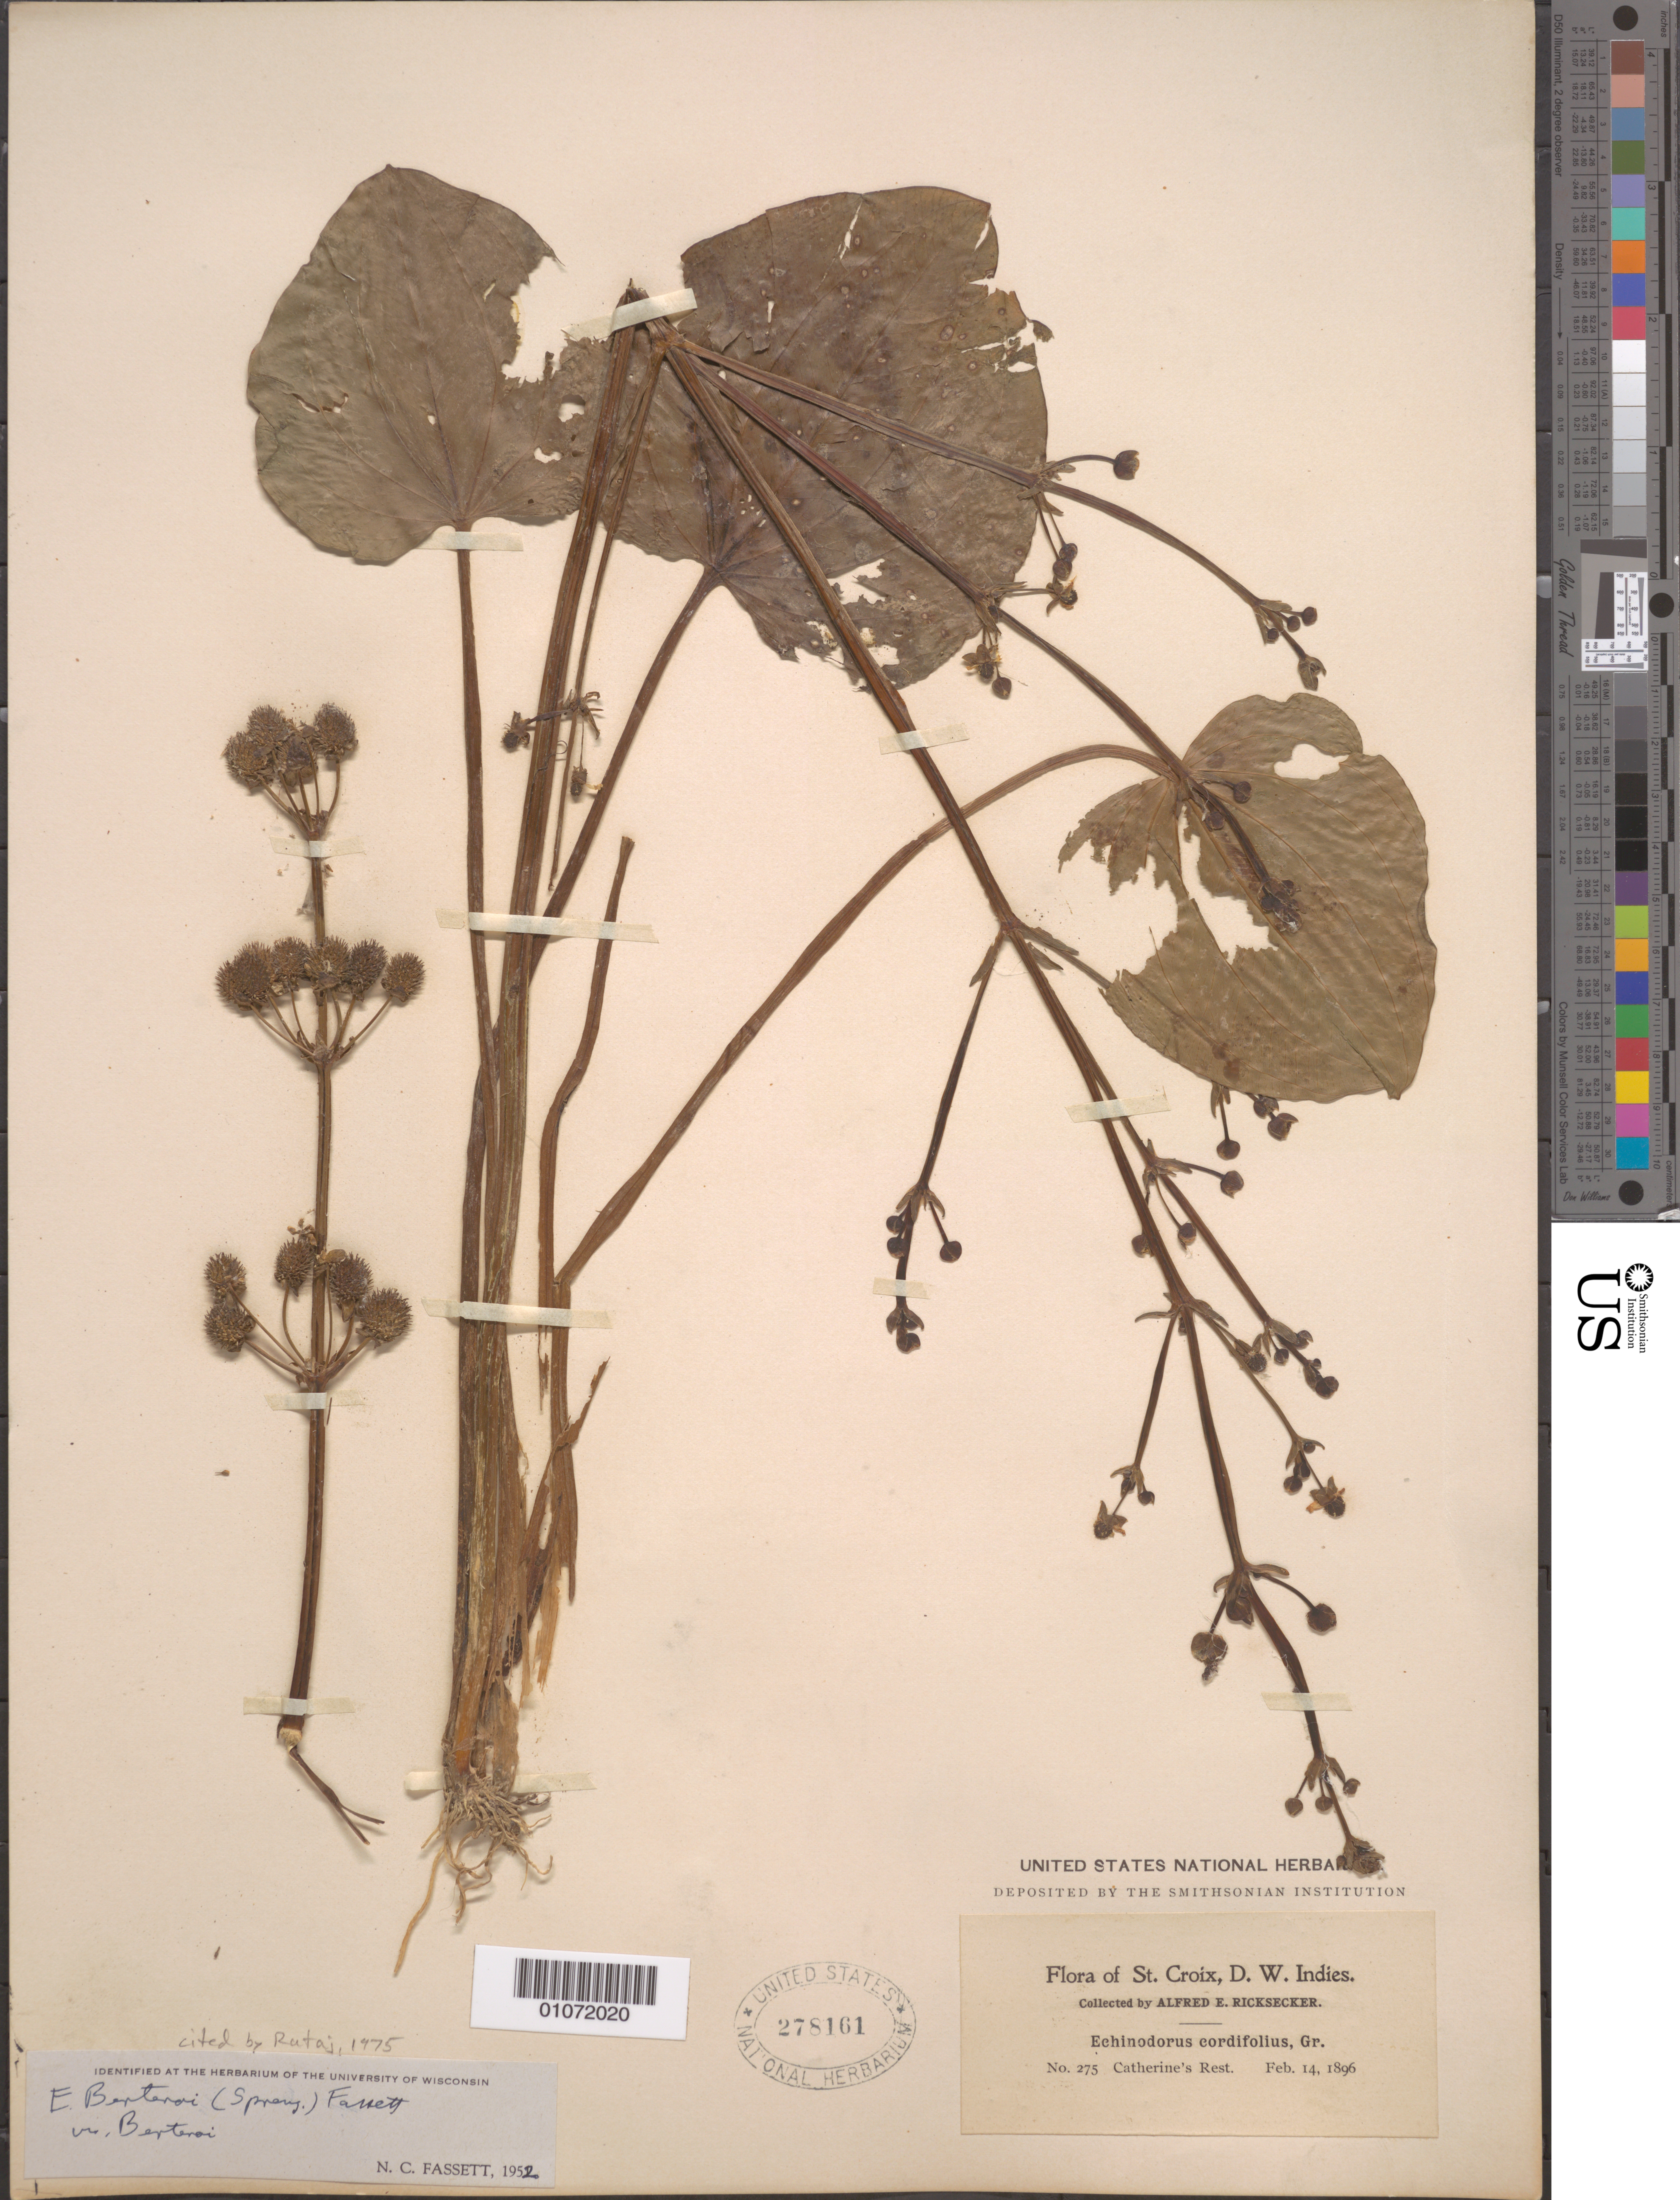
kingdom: Plantae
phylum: Tracheophyta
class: Liliopsida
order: Alismatales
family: Alismataceae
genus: Echinodorus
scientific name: Echinodorus berteroi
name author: (Spreng.) Fassett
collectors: A. E. Ricksecker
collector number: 275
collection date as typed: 14 Feb 1896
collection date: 1896-02-14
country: U.S. Virgin Islands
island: St. Croix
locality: Cathrine's rest.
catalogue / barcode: US 278161